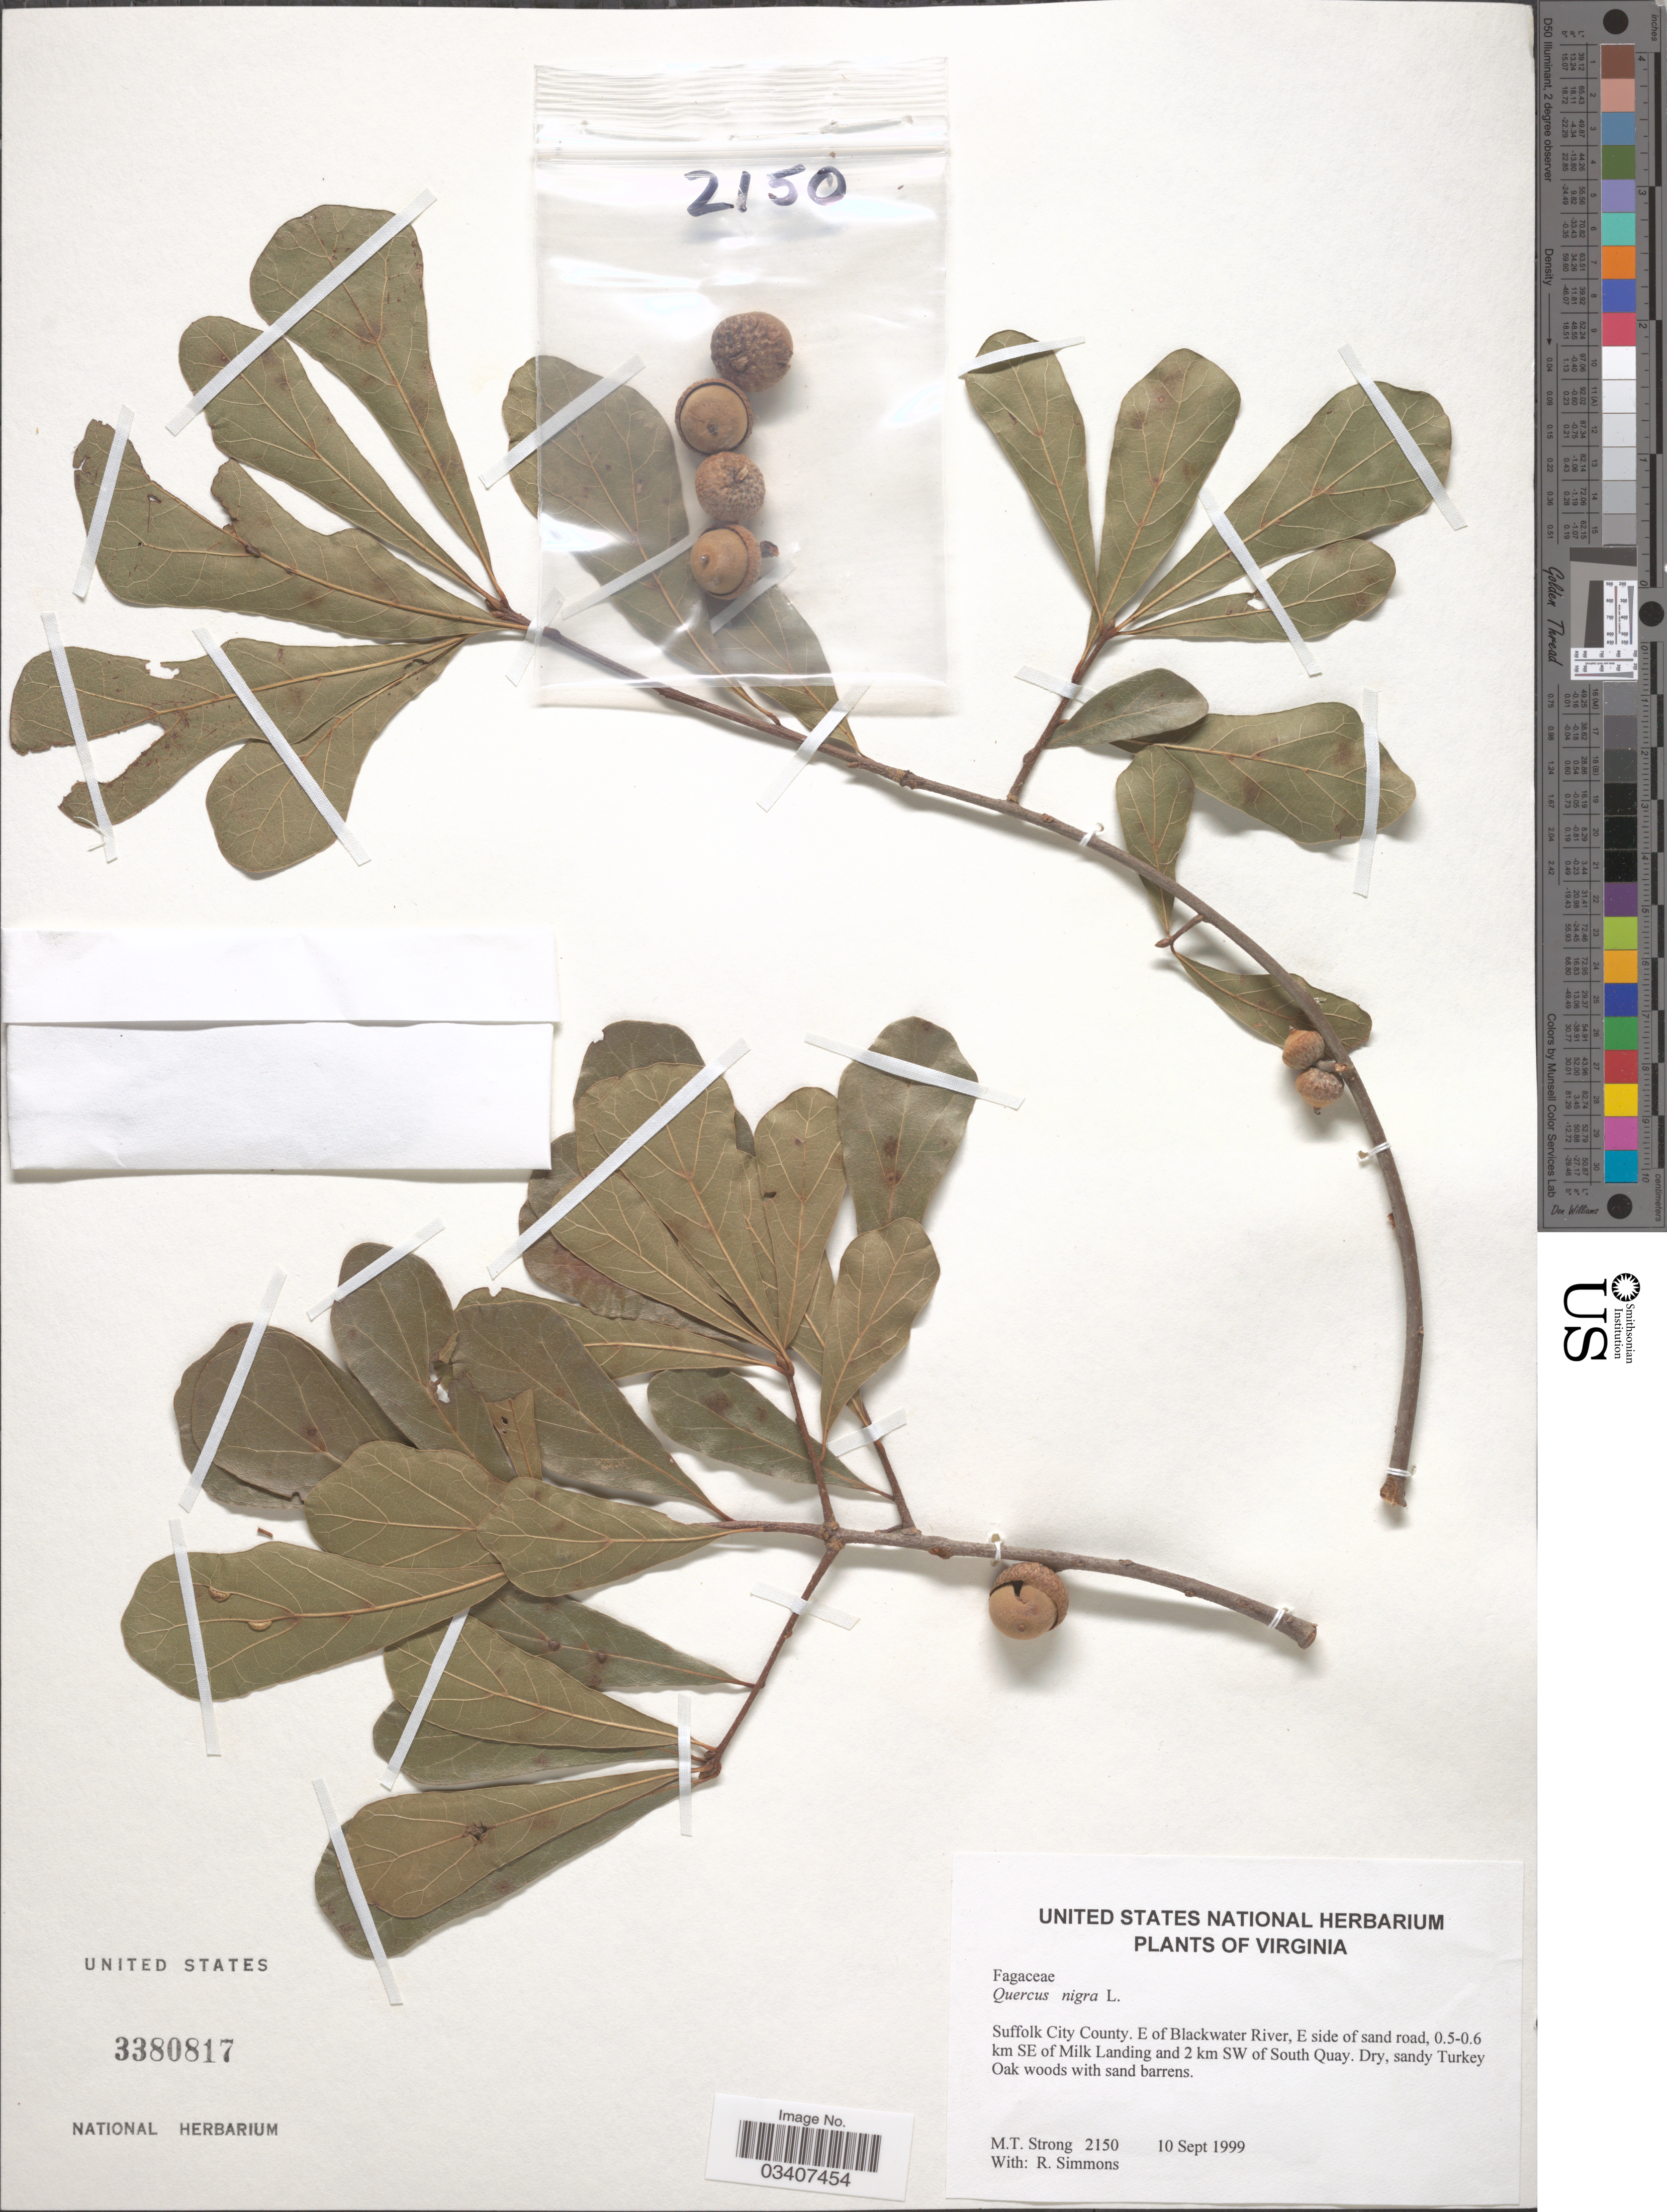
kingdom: Plantae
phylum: Tracheophyta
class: Magnoliopsida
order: Fagales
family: Fagaceae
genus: Quercus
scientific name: Quercus nigra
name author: L.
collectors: M. T. Strong & R. Simmons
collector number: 2150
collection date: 1999-09-10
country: United States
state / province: Virginia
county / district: City of Suffolk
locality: Suffolk City County. E of Blackwater River, E side of sand road, 0.5-0.6 km SE of Milk Landing and 2 km SW of South Quay.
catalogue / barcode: US 3380817